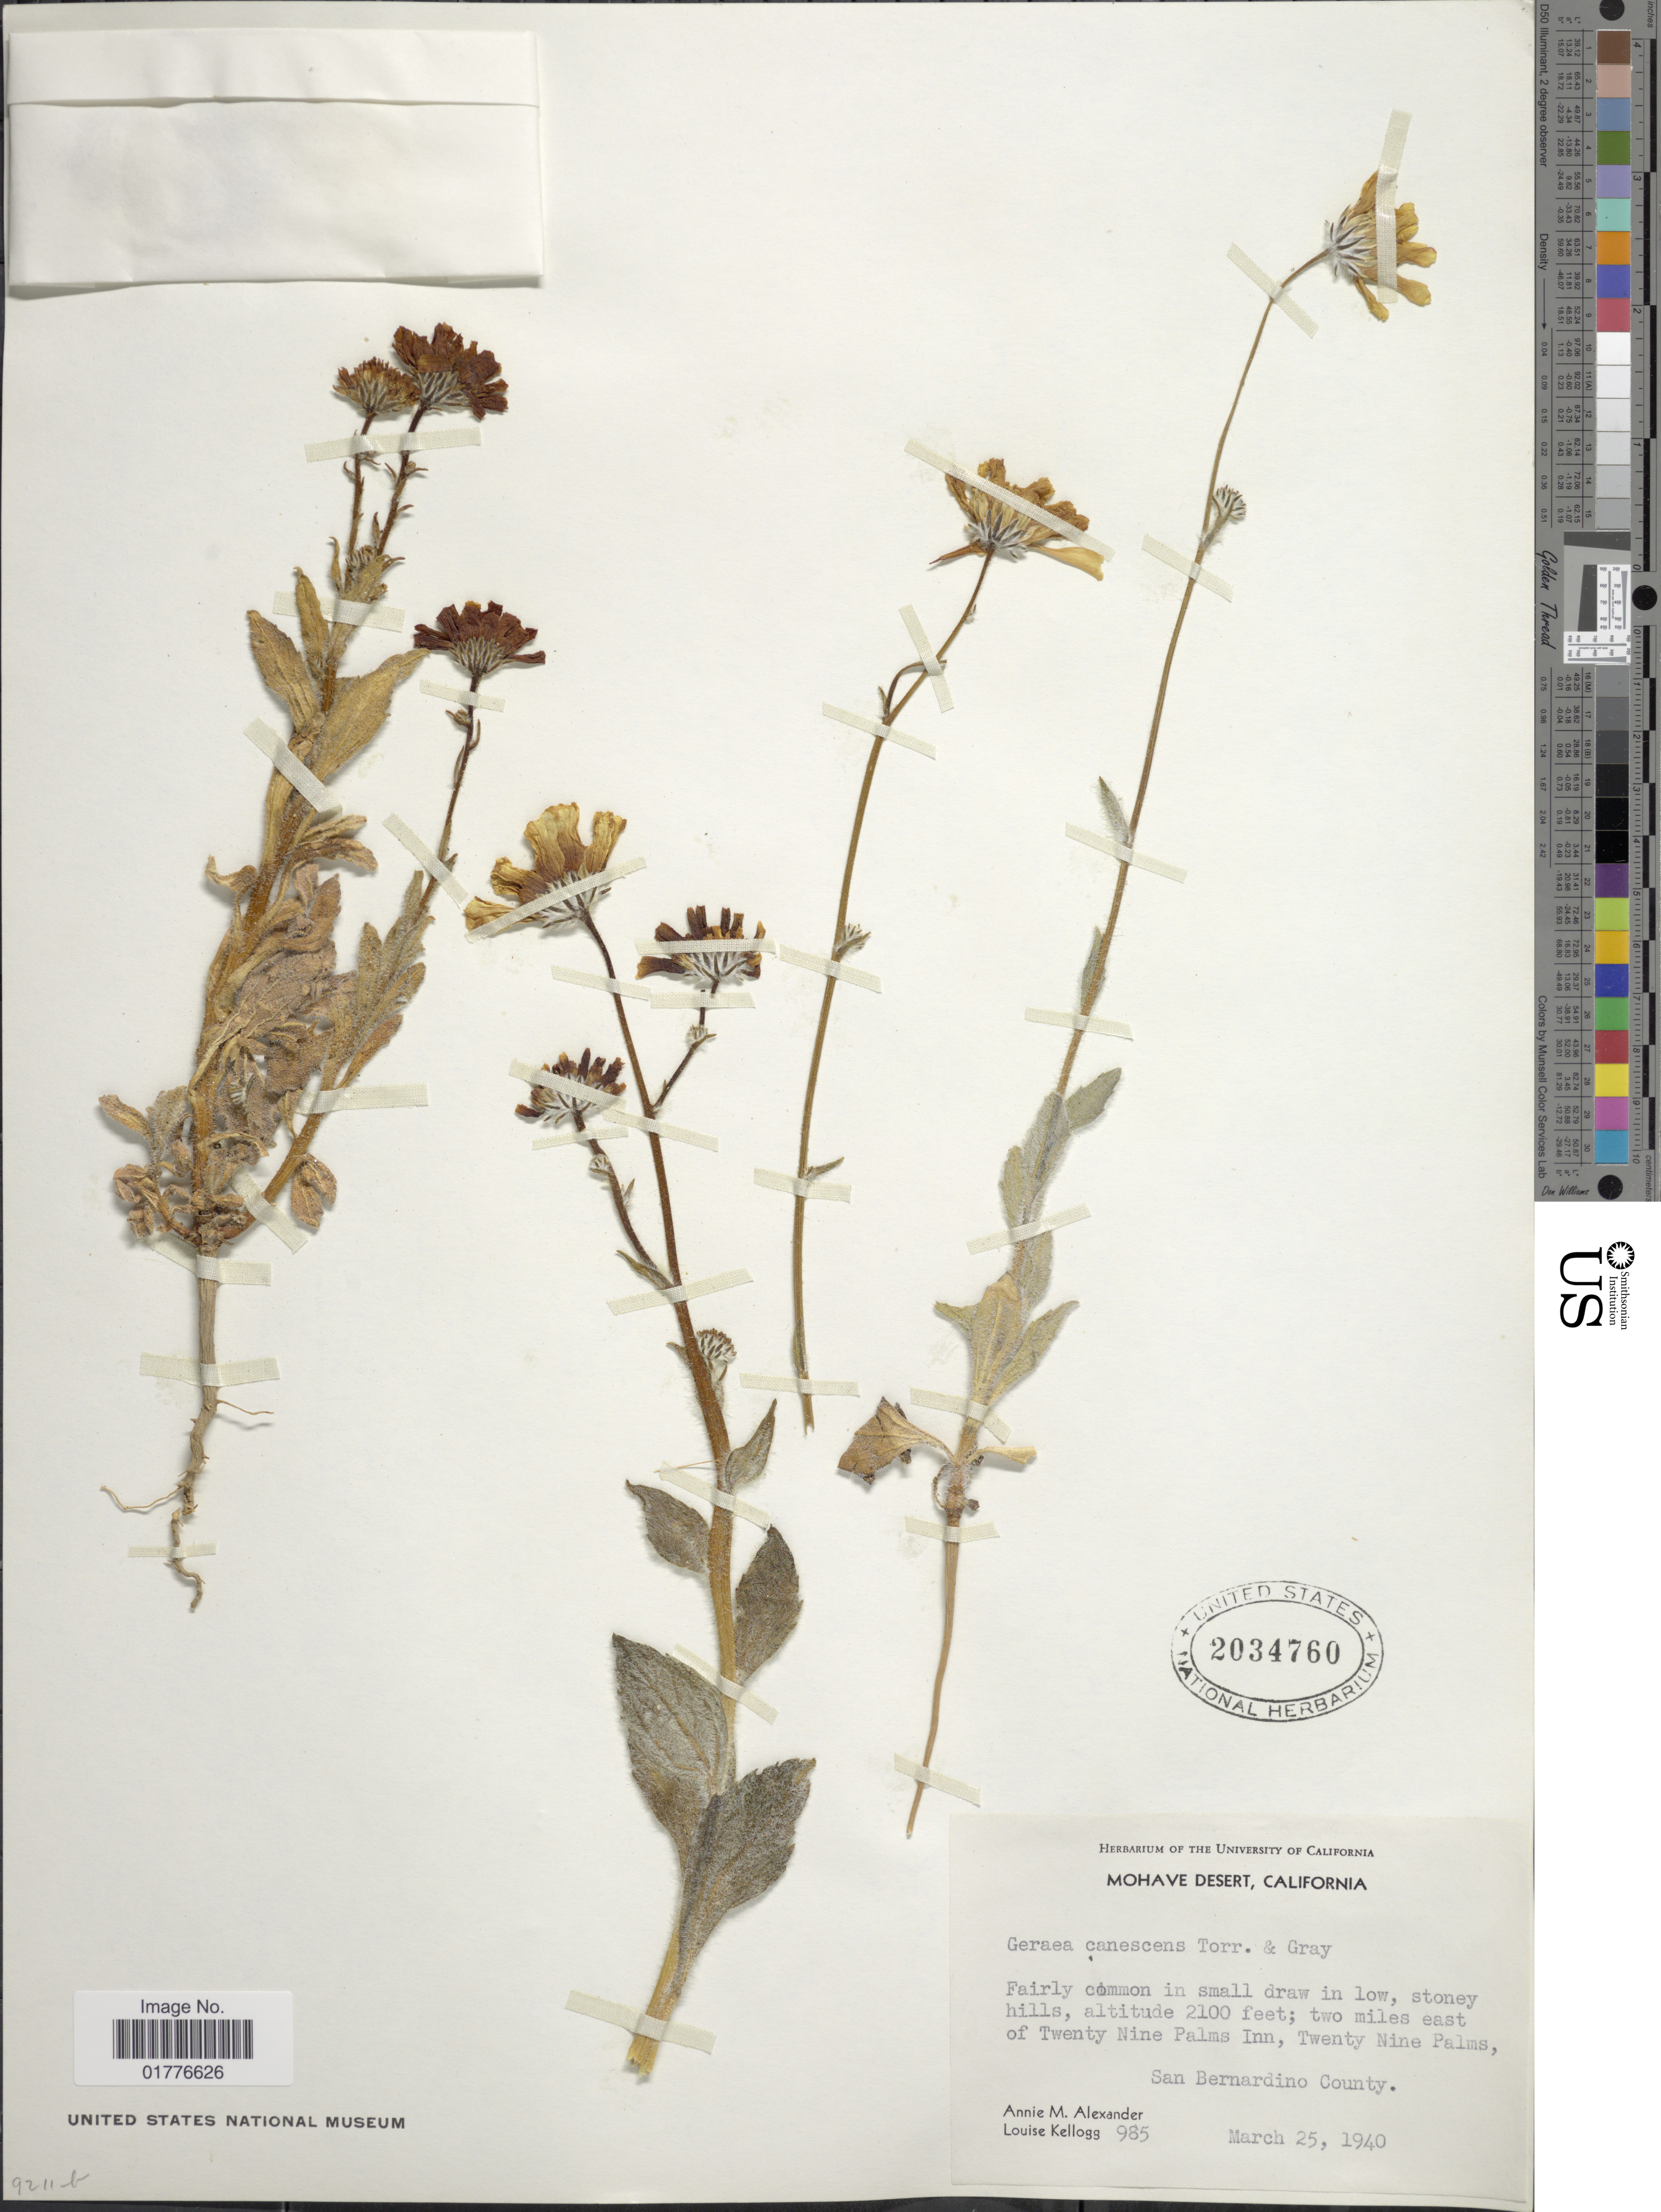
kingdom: Plantae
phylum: Tracheophyta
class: Magnoliopsida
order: Asterales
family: Asteraceae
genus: Geraea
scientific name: Geraea canescens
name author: Torr. & A. Gray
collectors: A. M. Alexander & L. Kellogg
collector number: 985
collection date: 1940-03-25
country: United States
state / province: California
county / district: San Bernardino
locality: Mohave Desert. two miles East of Twenty Nine Palms Inn, Twenty Nine Palms, San Bernardino County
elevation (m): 640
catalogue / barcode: US 2034760